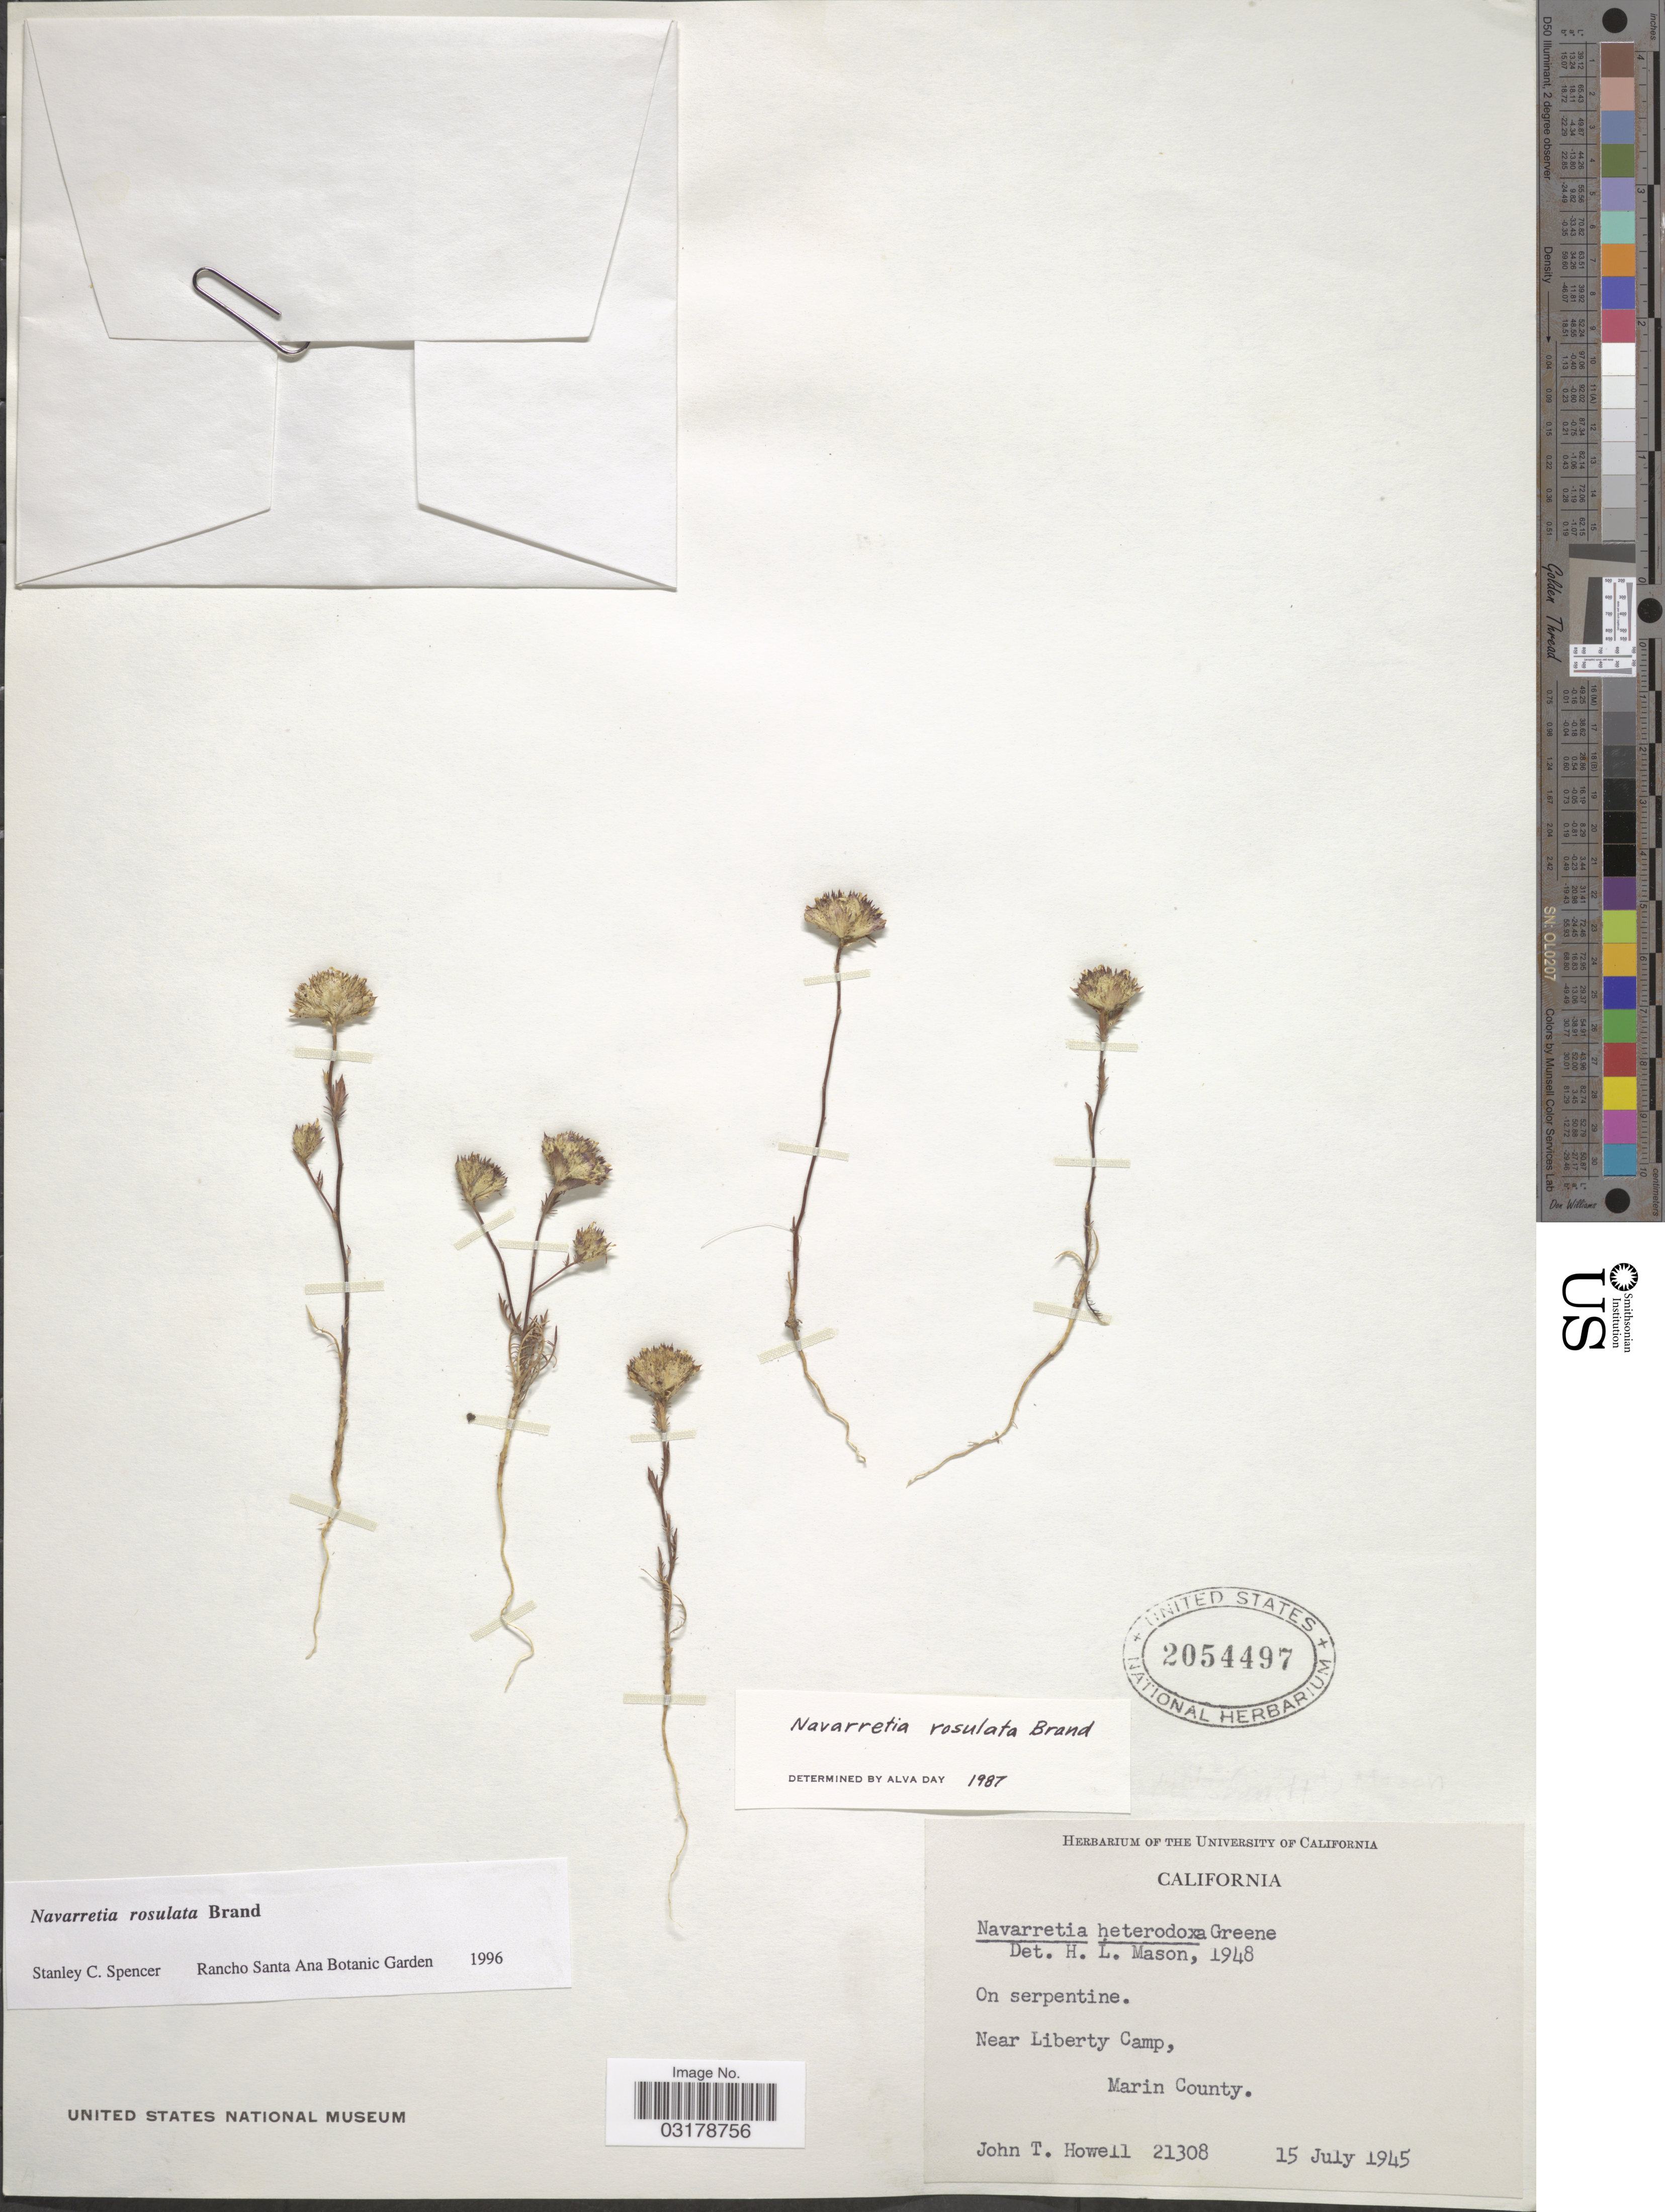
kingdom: Plantae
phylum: Tracheophyta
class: Magnoliopsida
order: Ericales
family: Polemoniaceae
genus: Navarretia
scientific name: Navarretia rosulata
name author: Brand in Engl.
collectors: J. T. Howell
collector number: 21308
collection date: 1945-07-15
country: United States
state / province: California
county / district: Marin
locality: Near Liberty Camp, Marin County.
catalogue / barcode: US 2054497